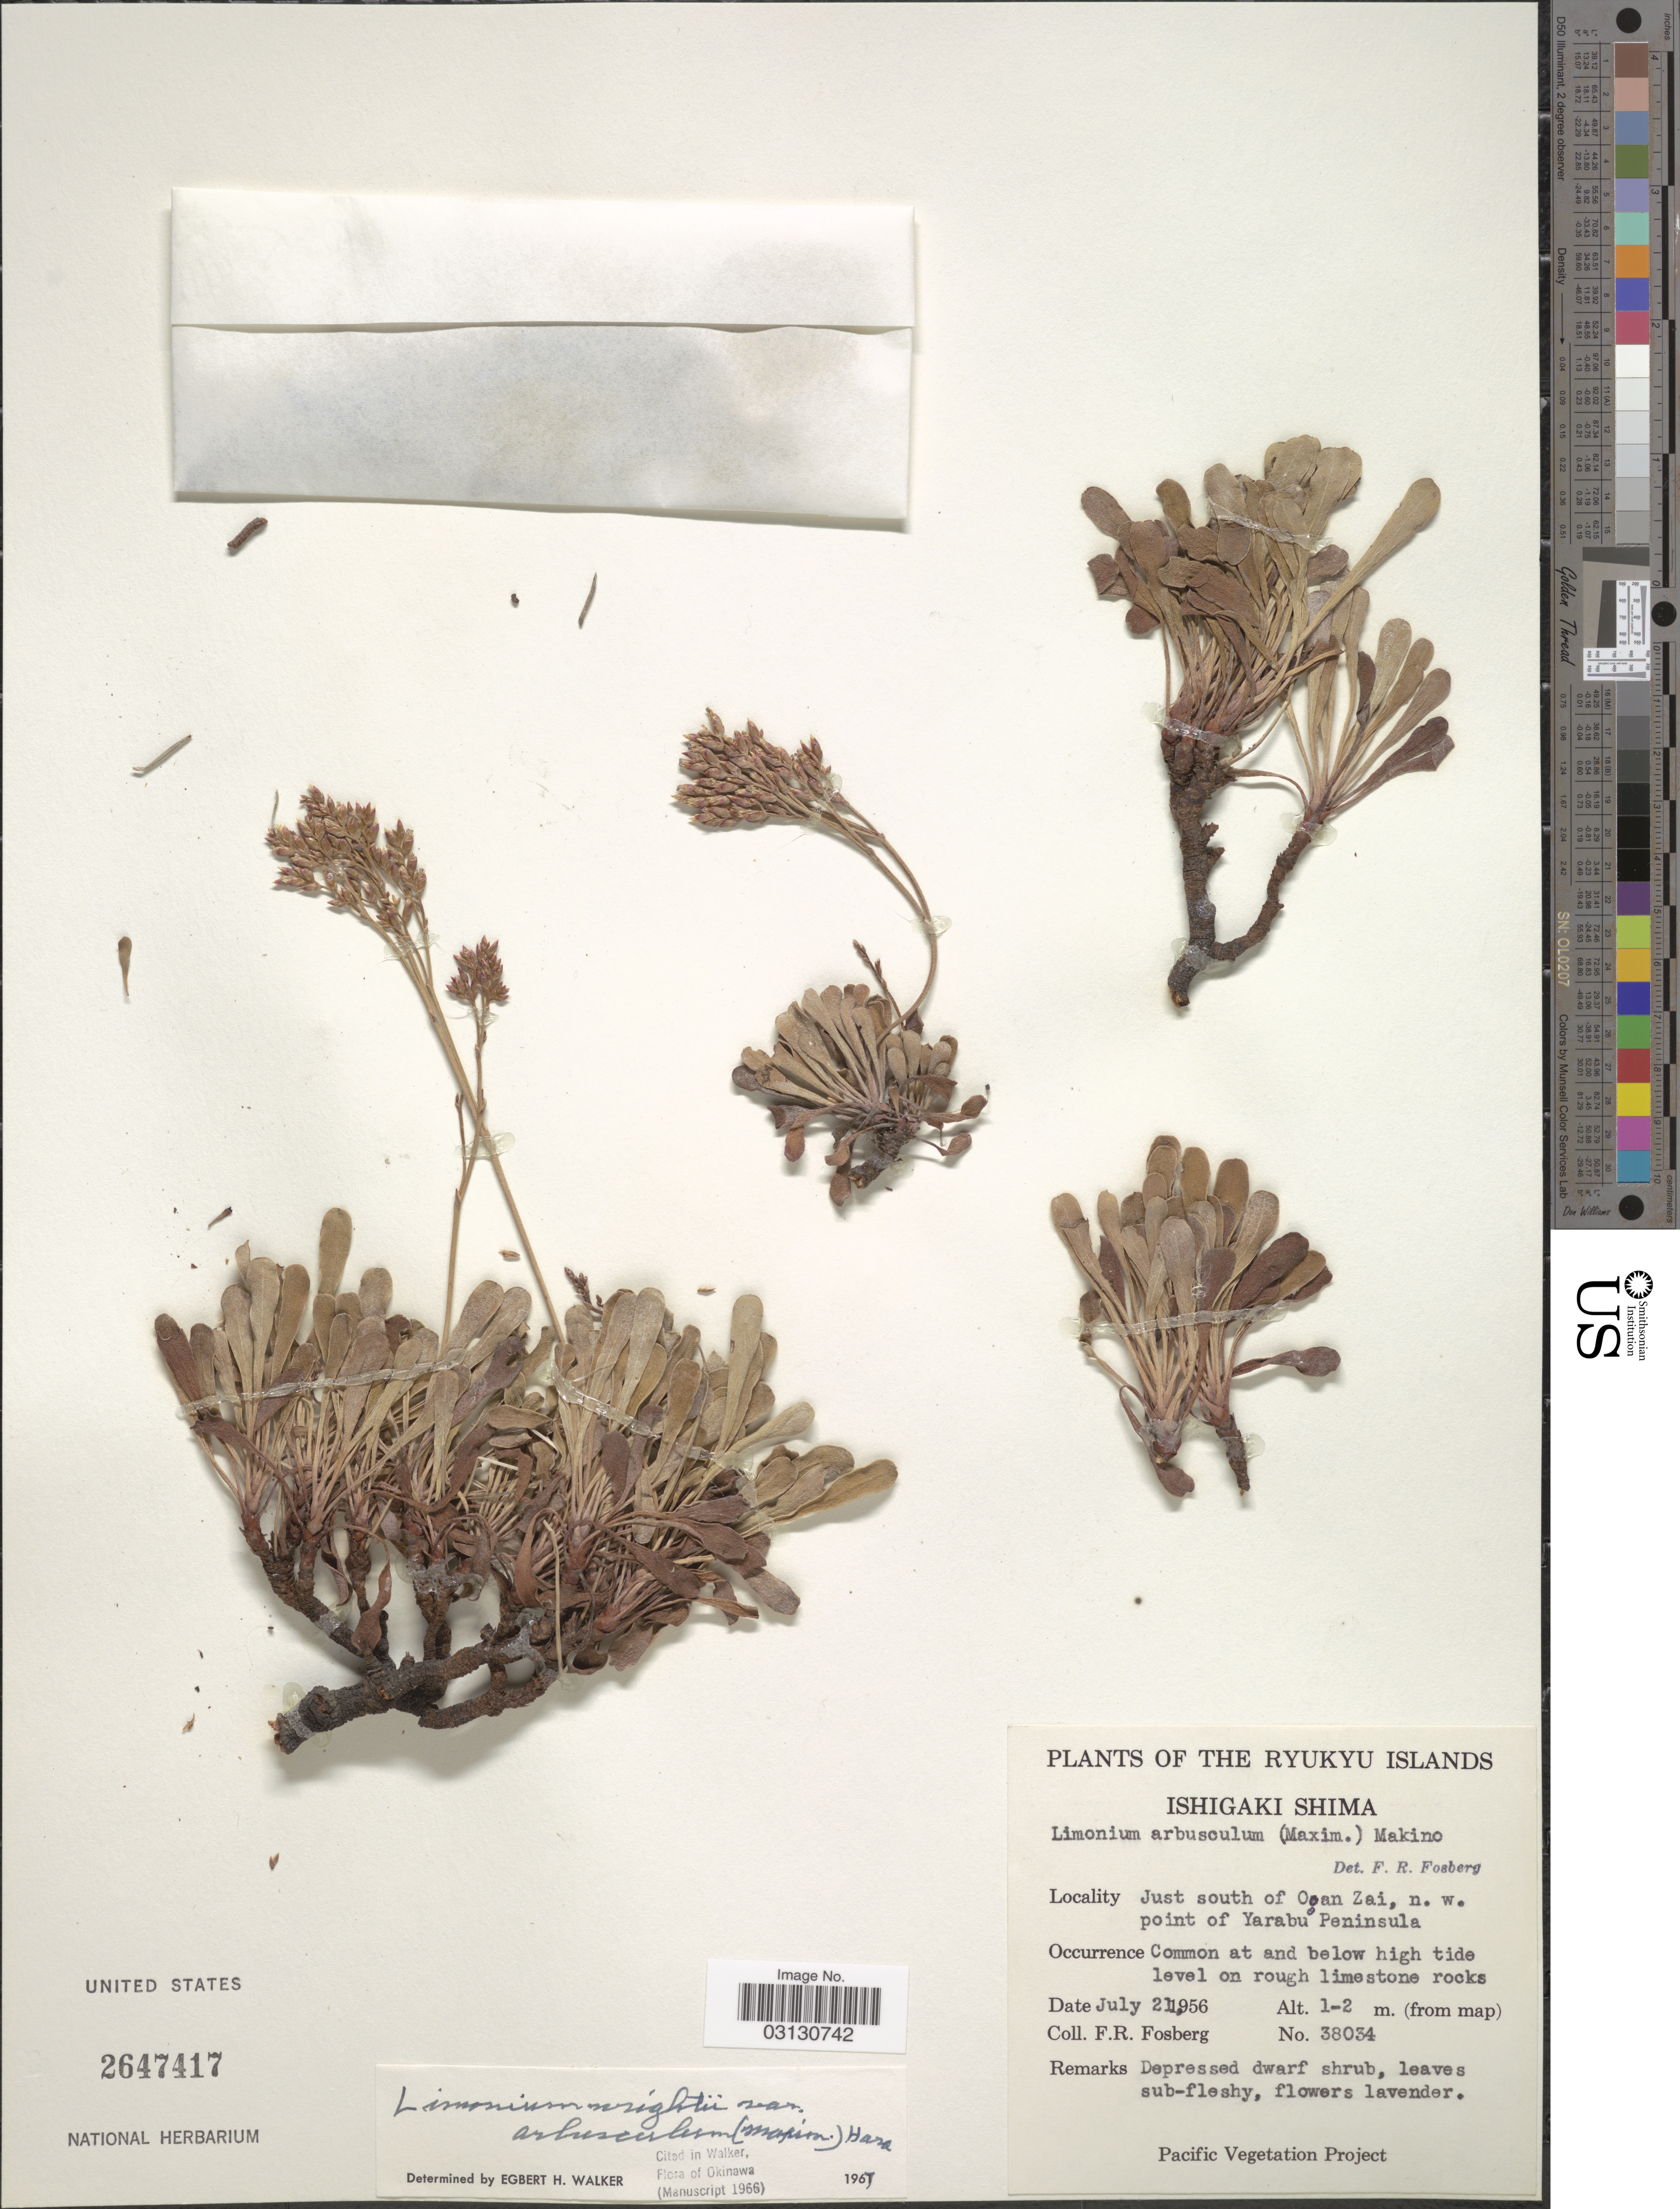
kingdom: Plantae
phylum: Tracheophyta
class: Magnoliopsida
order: Caryophyllales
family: Plumbaginaceae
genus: Limonium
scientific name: Limonium wrightii var. arbusculum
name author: (Maxim.) Hara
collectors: F. R. Fosberg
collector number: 38034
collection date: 1956-07-21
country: Japan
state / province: Okinawa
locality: The Ryukyu Islands, Ishigaki Shima, Just south of Ooan Zai, n.w. point of Yarabu Peninsula.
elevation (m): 1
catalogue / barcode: US 2647417